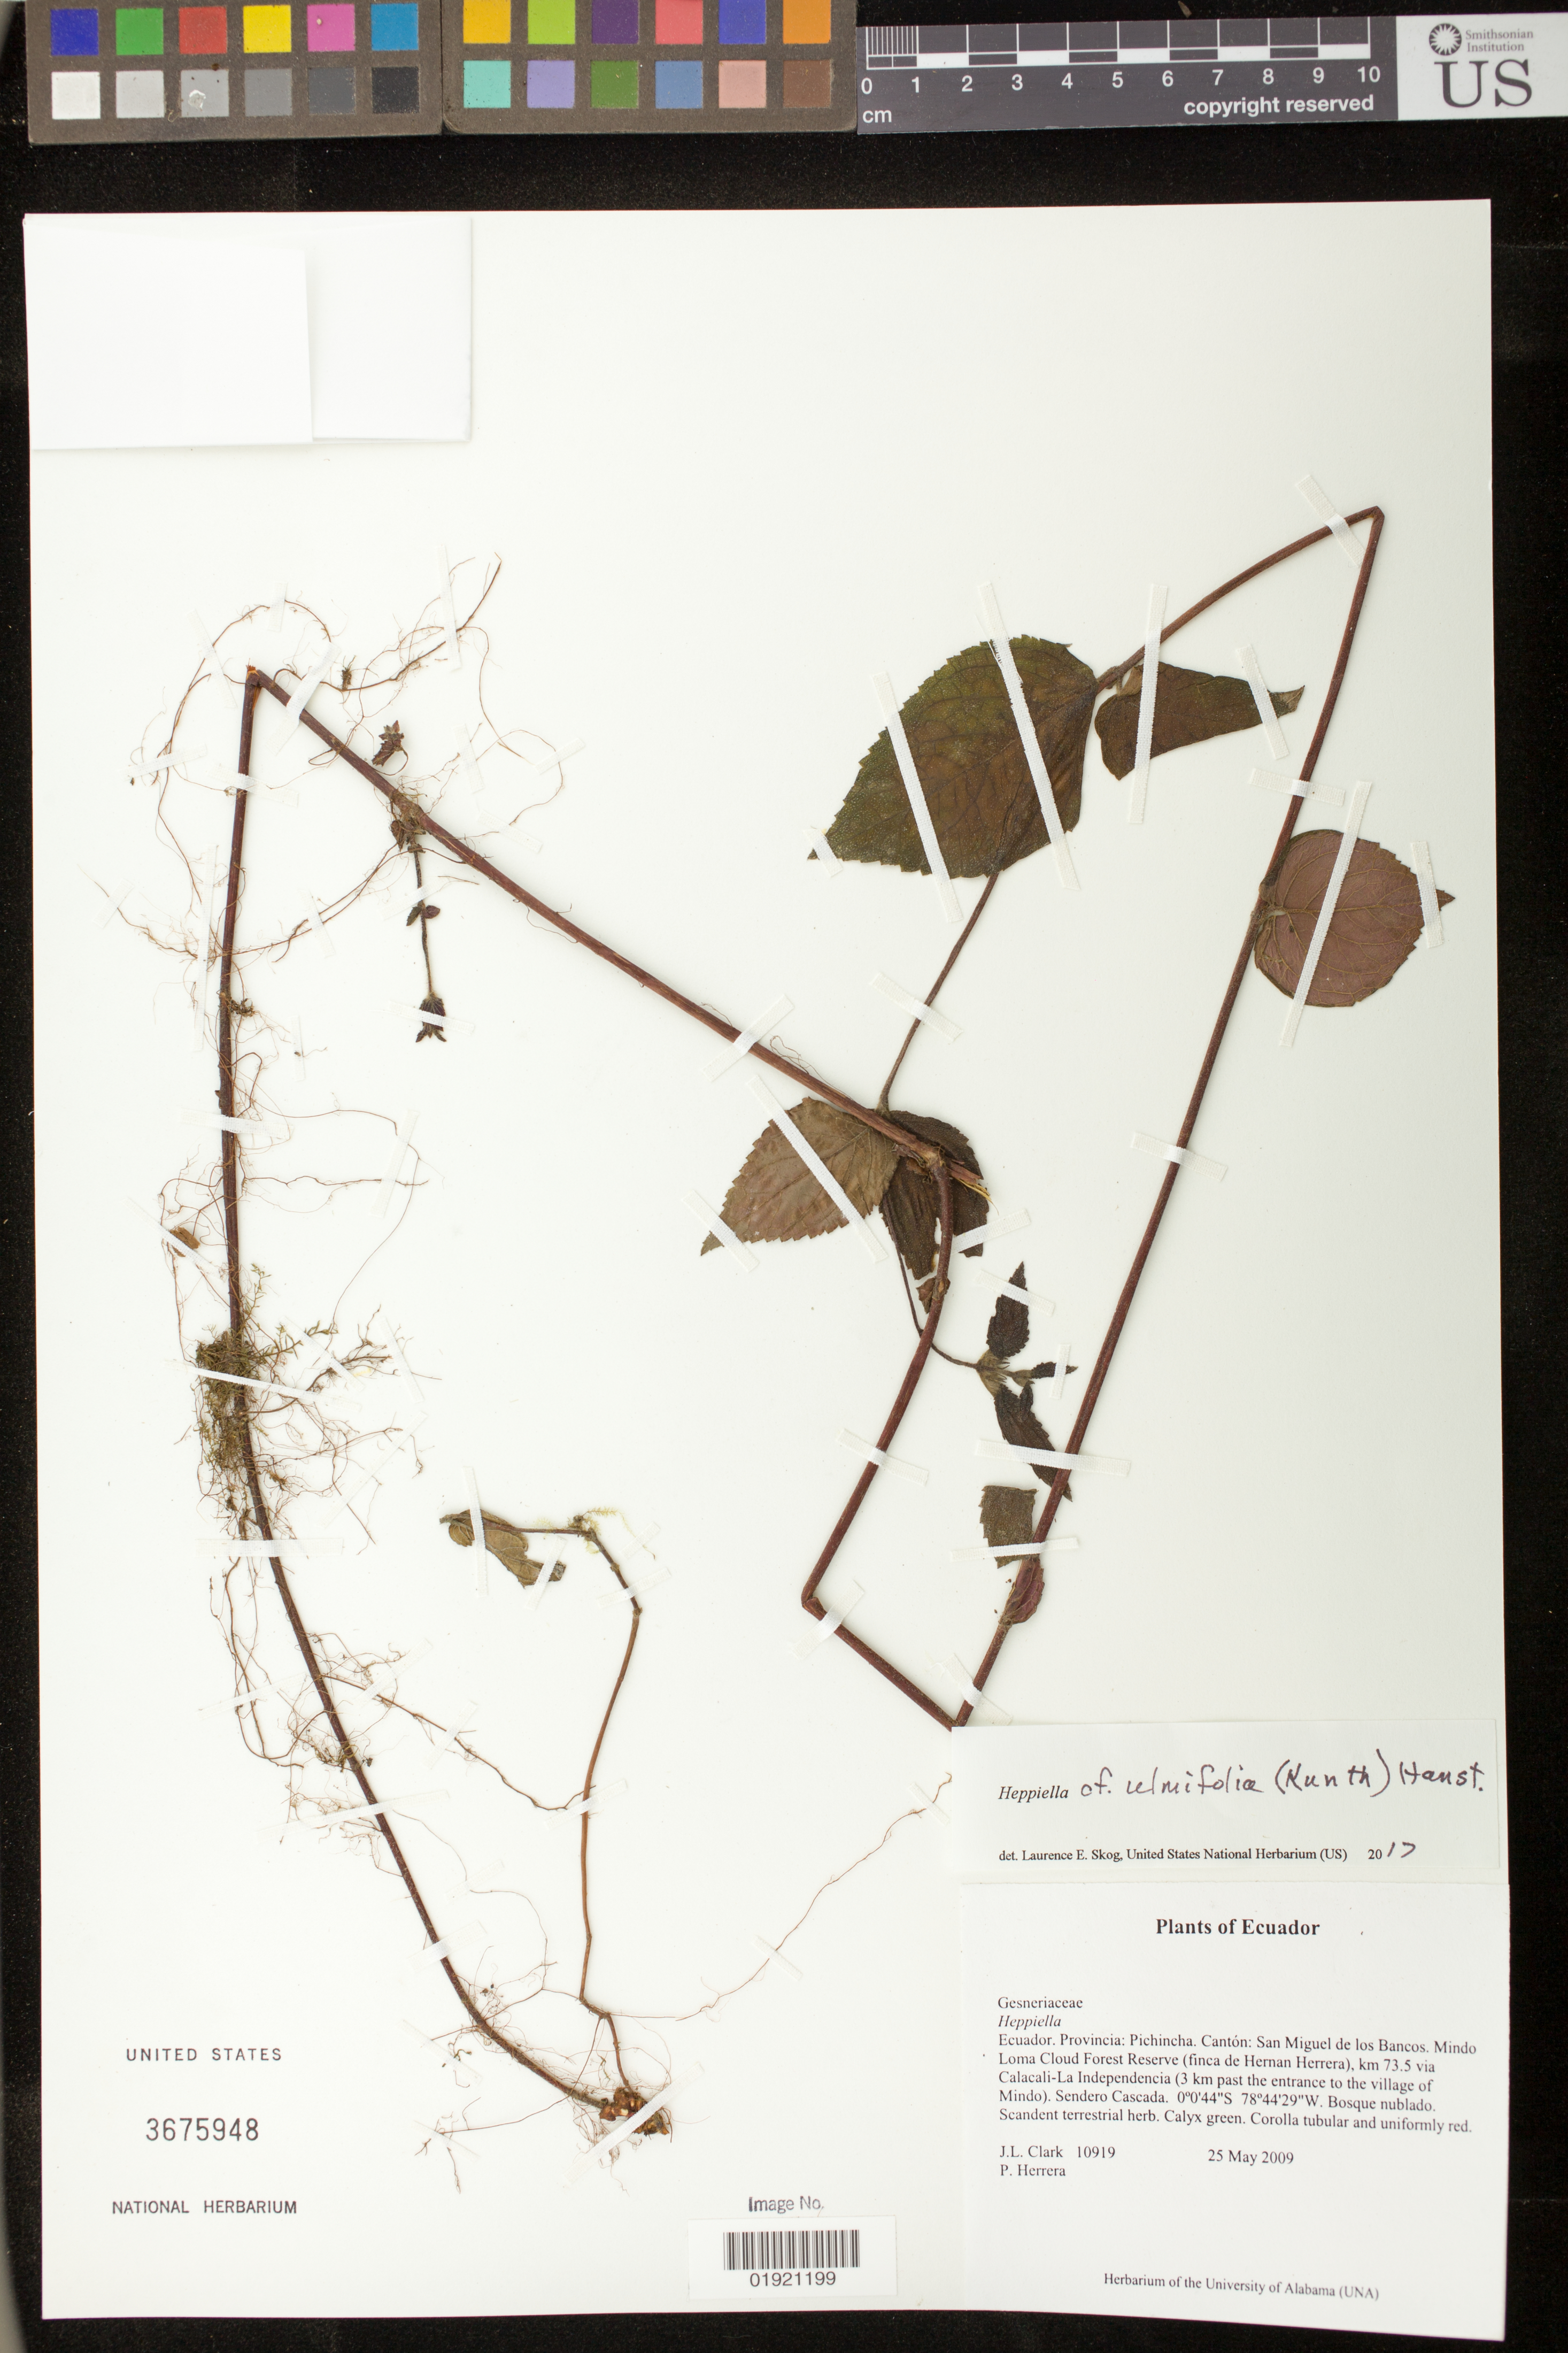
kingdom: Plantae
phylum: Tracheophyta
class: Magnoliopsida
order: Lamiales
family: Gesneriaceae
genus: Heppiella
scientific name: Heppiella ulmifolia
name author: (Kunth) Hanst.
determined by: Skog, Laurence E.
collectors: J. L. Clark & Herrera, P.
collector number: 10919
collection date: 2009-05-25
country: Ecuador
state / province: Pichincha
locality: Canton: San Miguel de los Bancos. Mindo Loma Cloud Forest Reserve (finca de Hernan Herrera), km 73.5 via Calacali-La Independencia (3 km past the entrance to the village of Mindo). Sendero Cascada.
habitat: Bosque nublado.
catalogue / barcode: US 3675948